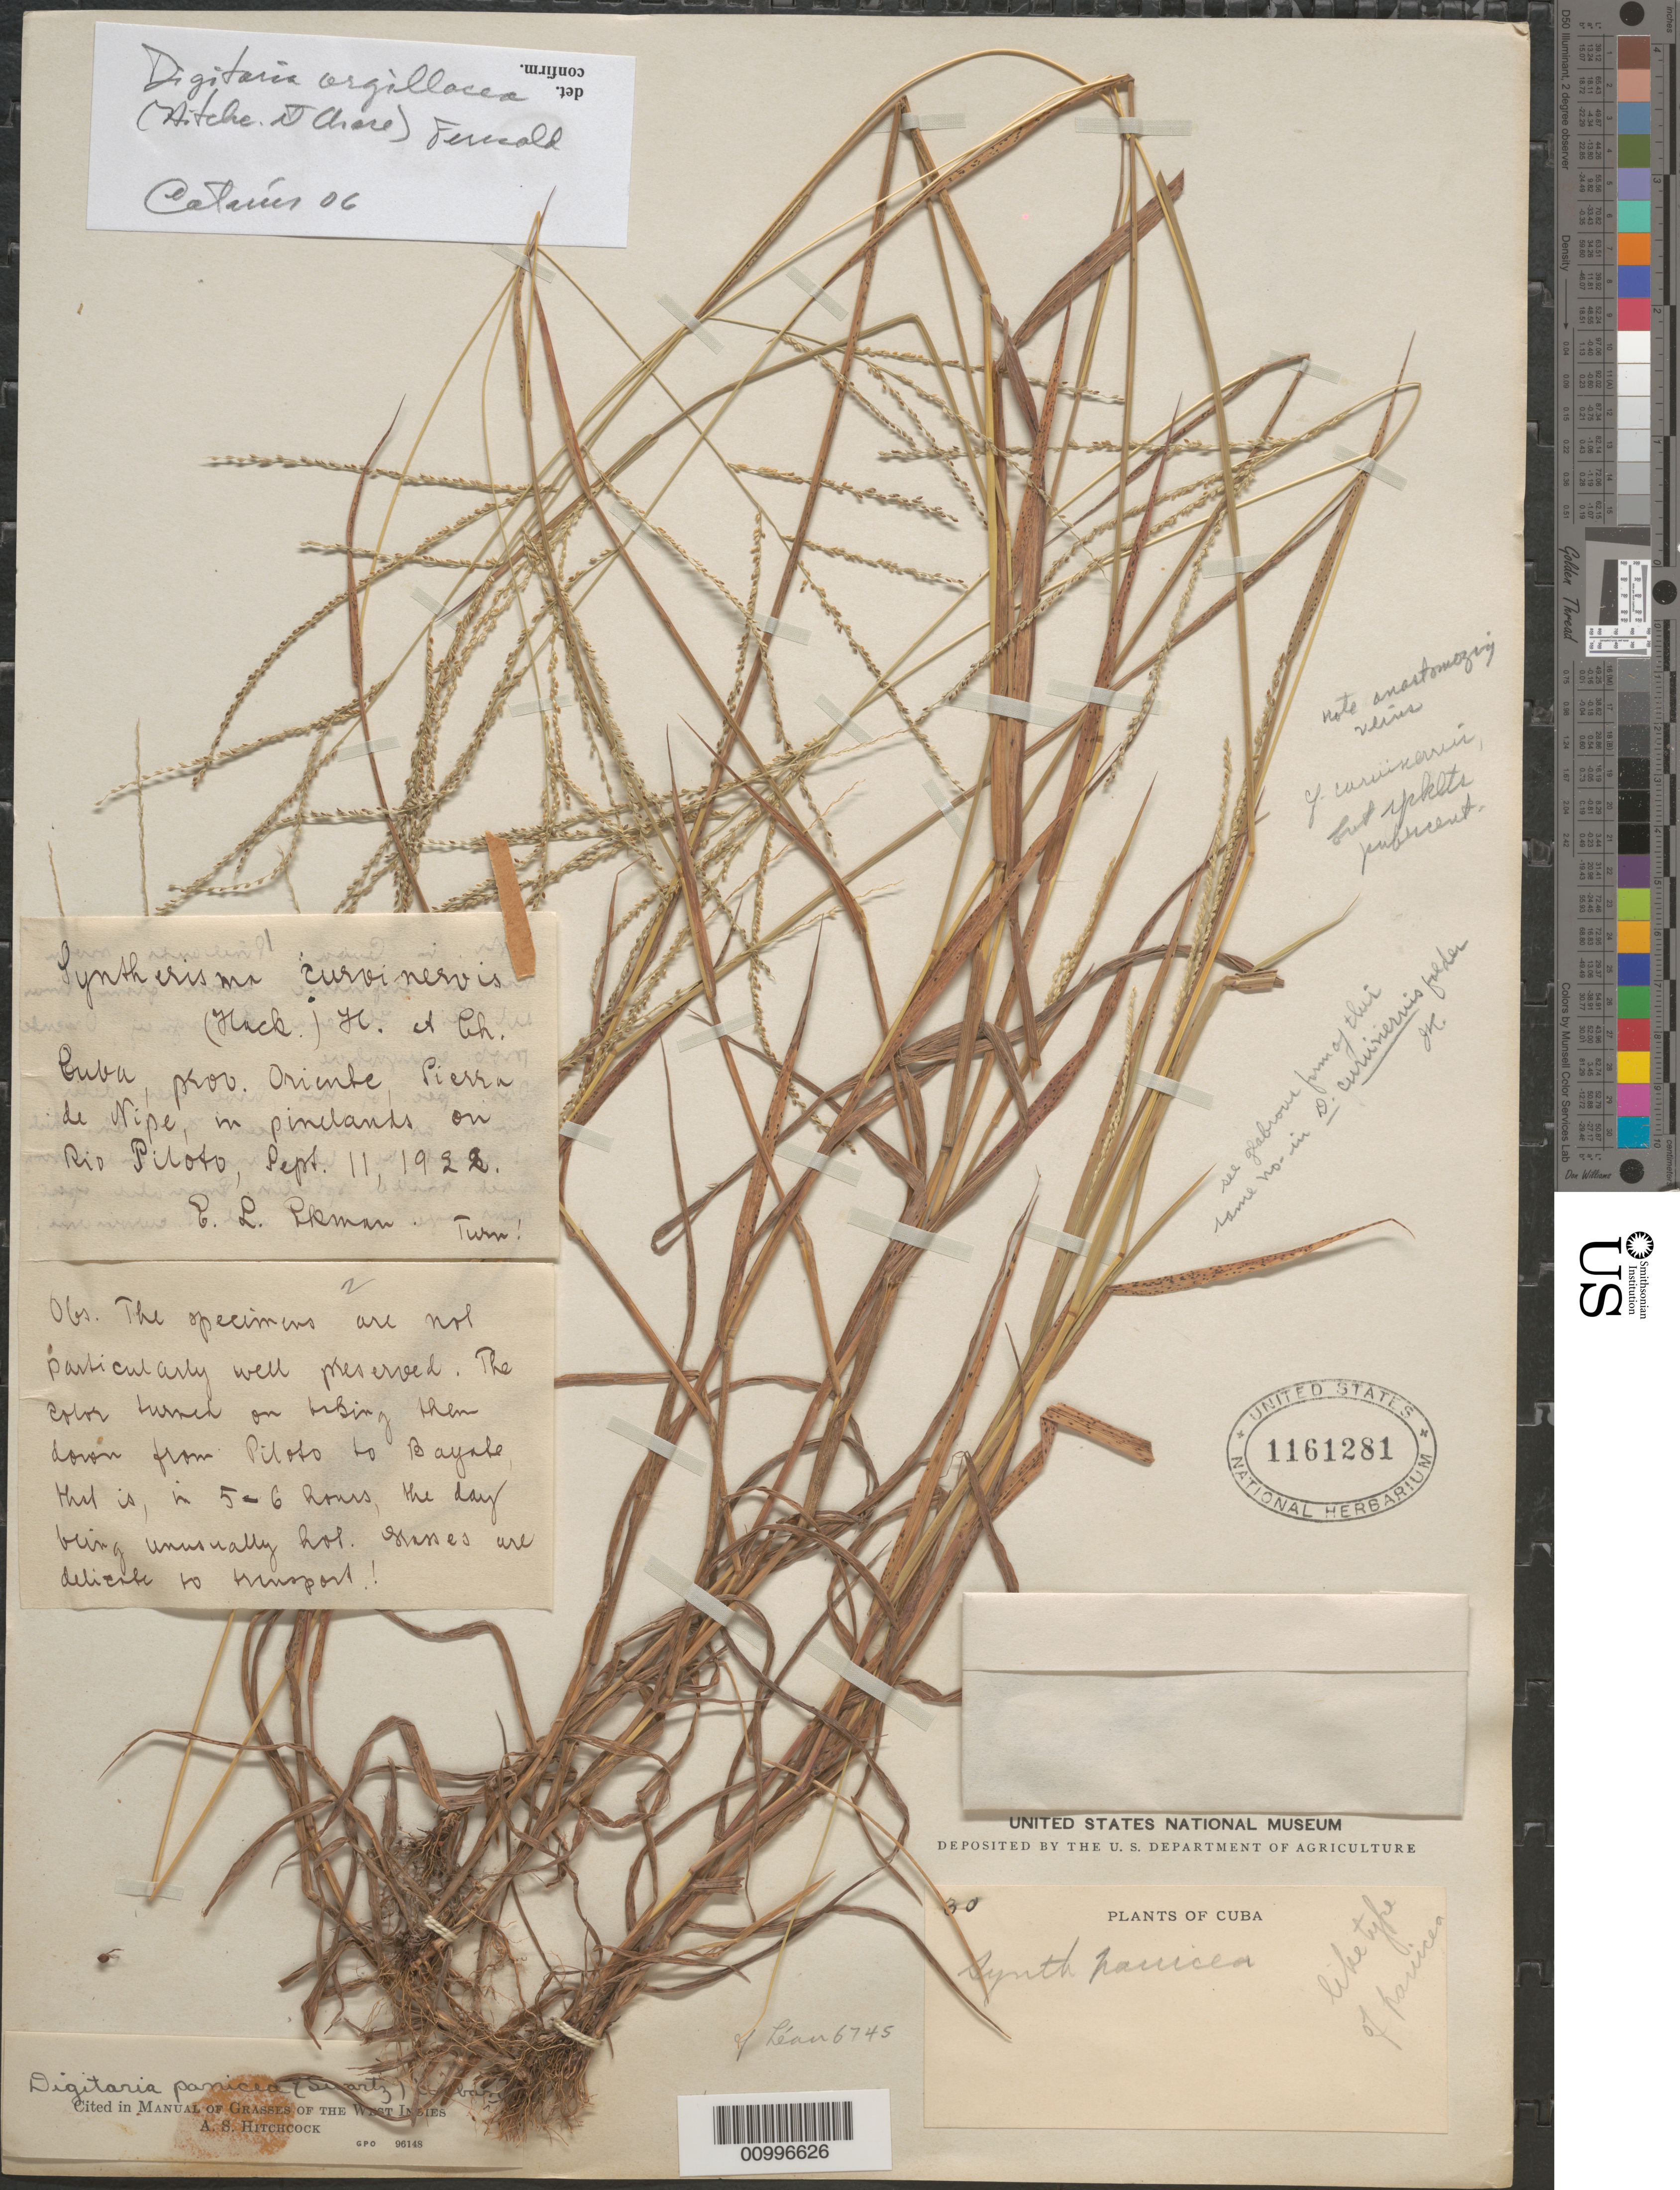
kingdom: Plantae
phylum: Tracheophyta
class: Liliopsida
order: Poales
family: Poaceae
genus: Digitaria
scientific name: Digitaria argillacea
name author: (Hitchc. & Chase) Fernald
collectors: E. L. Ekman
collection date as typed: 11 Sep 1922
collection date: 1922-09-11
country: Cuba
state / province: Holguín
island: Cuba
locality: Sierra de Nipe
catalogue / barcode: US 1161281